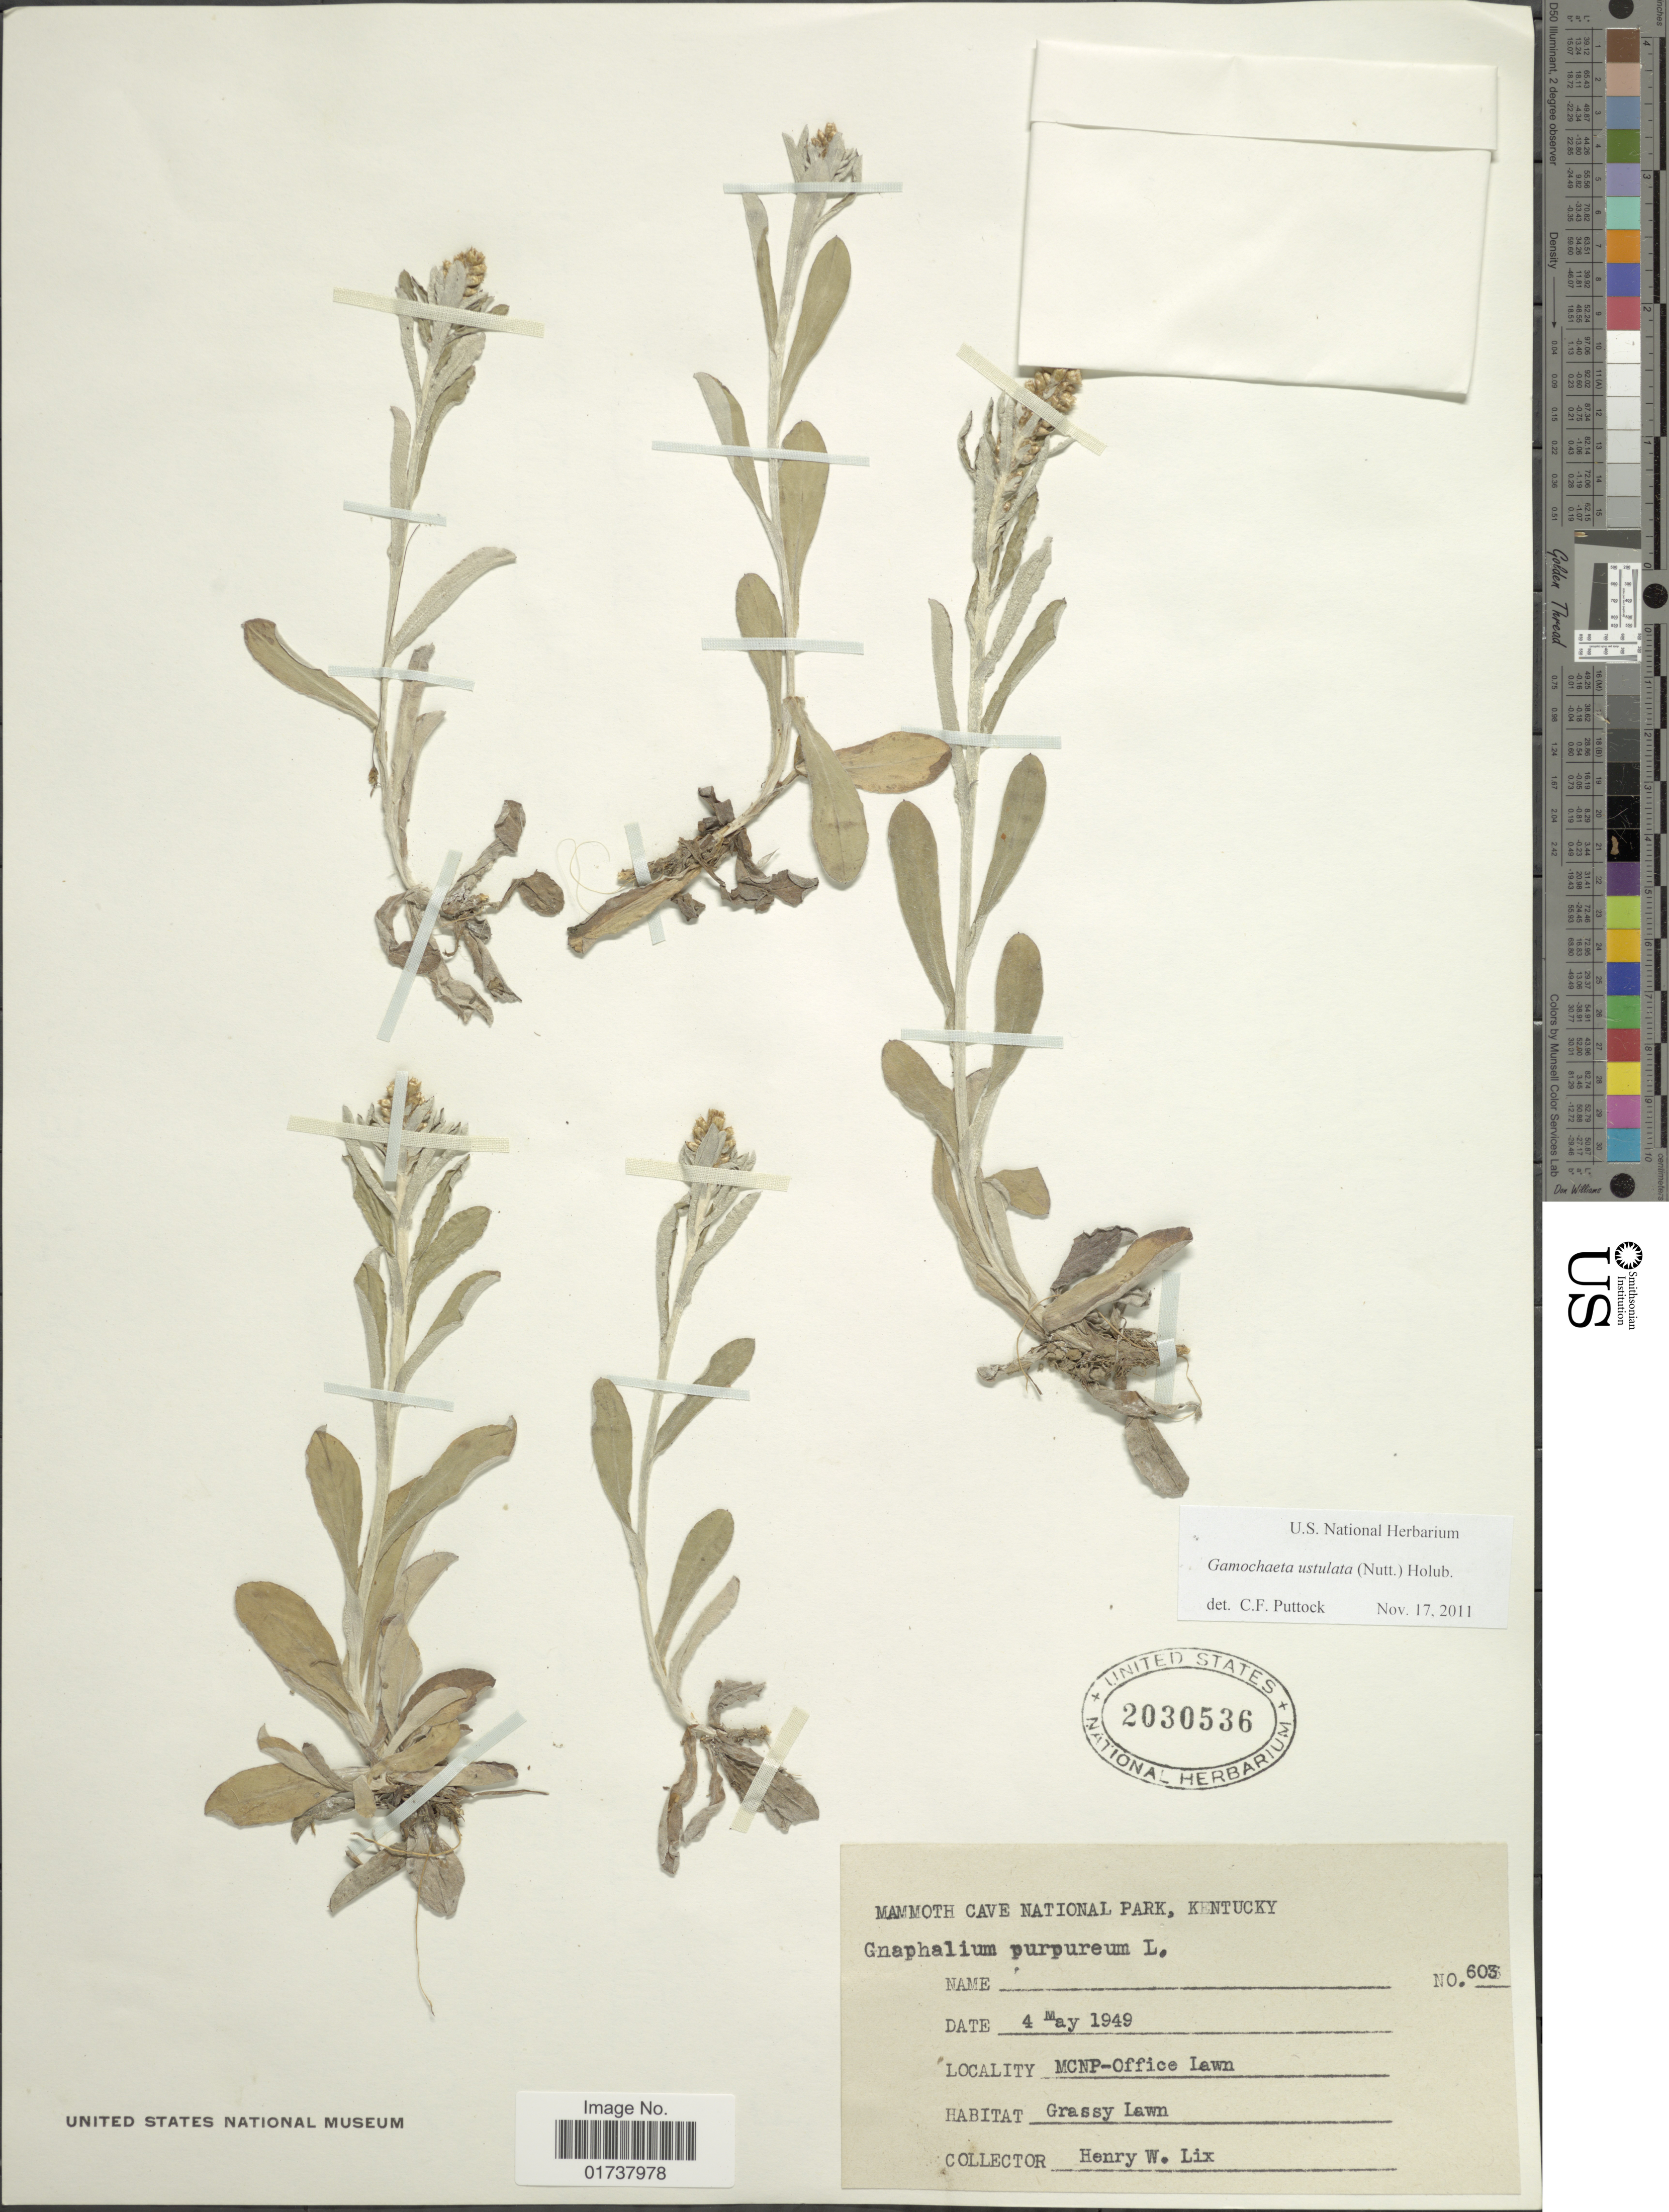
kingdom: Plantae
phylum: Tracheophyta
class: Magnoliopsida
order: Asterales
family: Asteraceae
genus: Gamochaeta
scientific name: Gamochaeta purpurea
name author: (L.) Cabrera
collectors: H. W. Lix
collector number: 603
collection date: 1949-05-04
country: United States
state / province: Kentucky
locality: Mammoth Cave National Park, MCNP - Office Lawn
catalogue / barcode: US 2030536